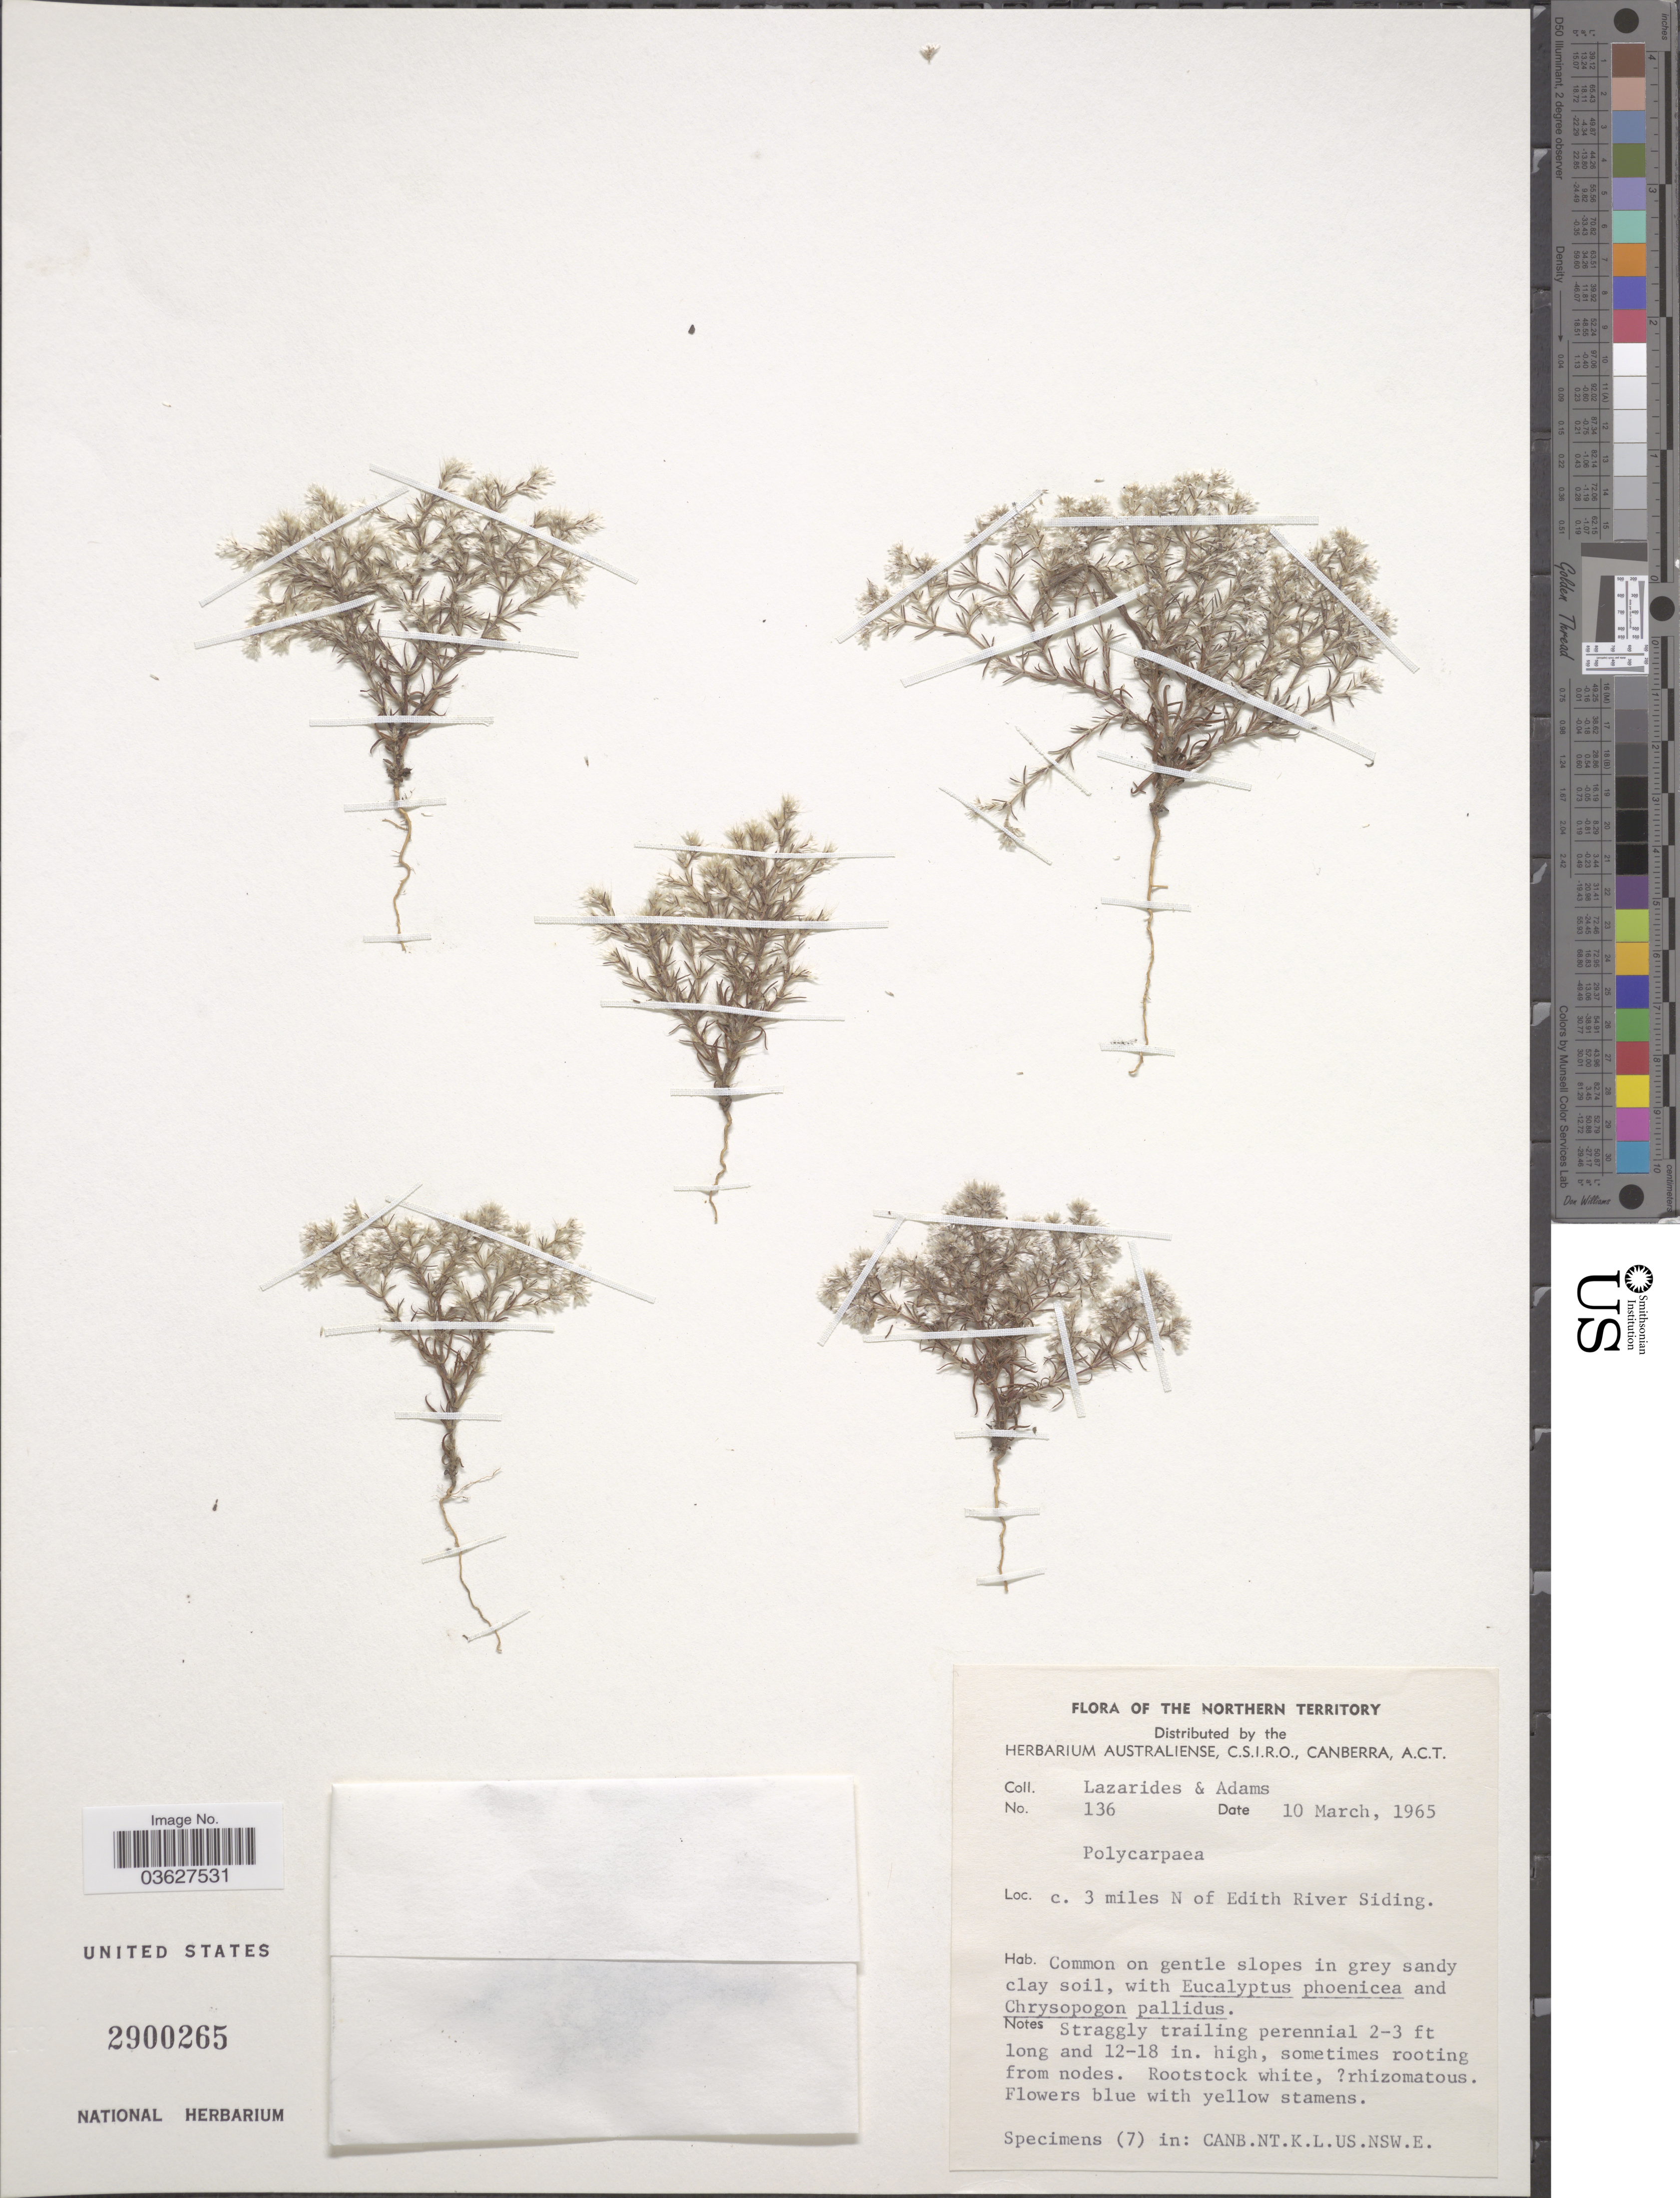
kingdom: Plantae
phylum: Tracheophyta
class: Magnoliopsida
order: Caryophyllales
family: Caryophyllaceae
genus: Polycarpaea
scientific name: Polycarpaea sp.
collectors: M. Lazarides & Adams, --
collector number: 136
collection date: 1965-03-10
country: Australia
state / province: Northern Territory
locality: C. 3 miles N of Edith River Siding.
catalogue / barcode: US 2900265